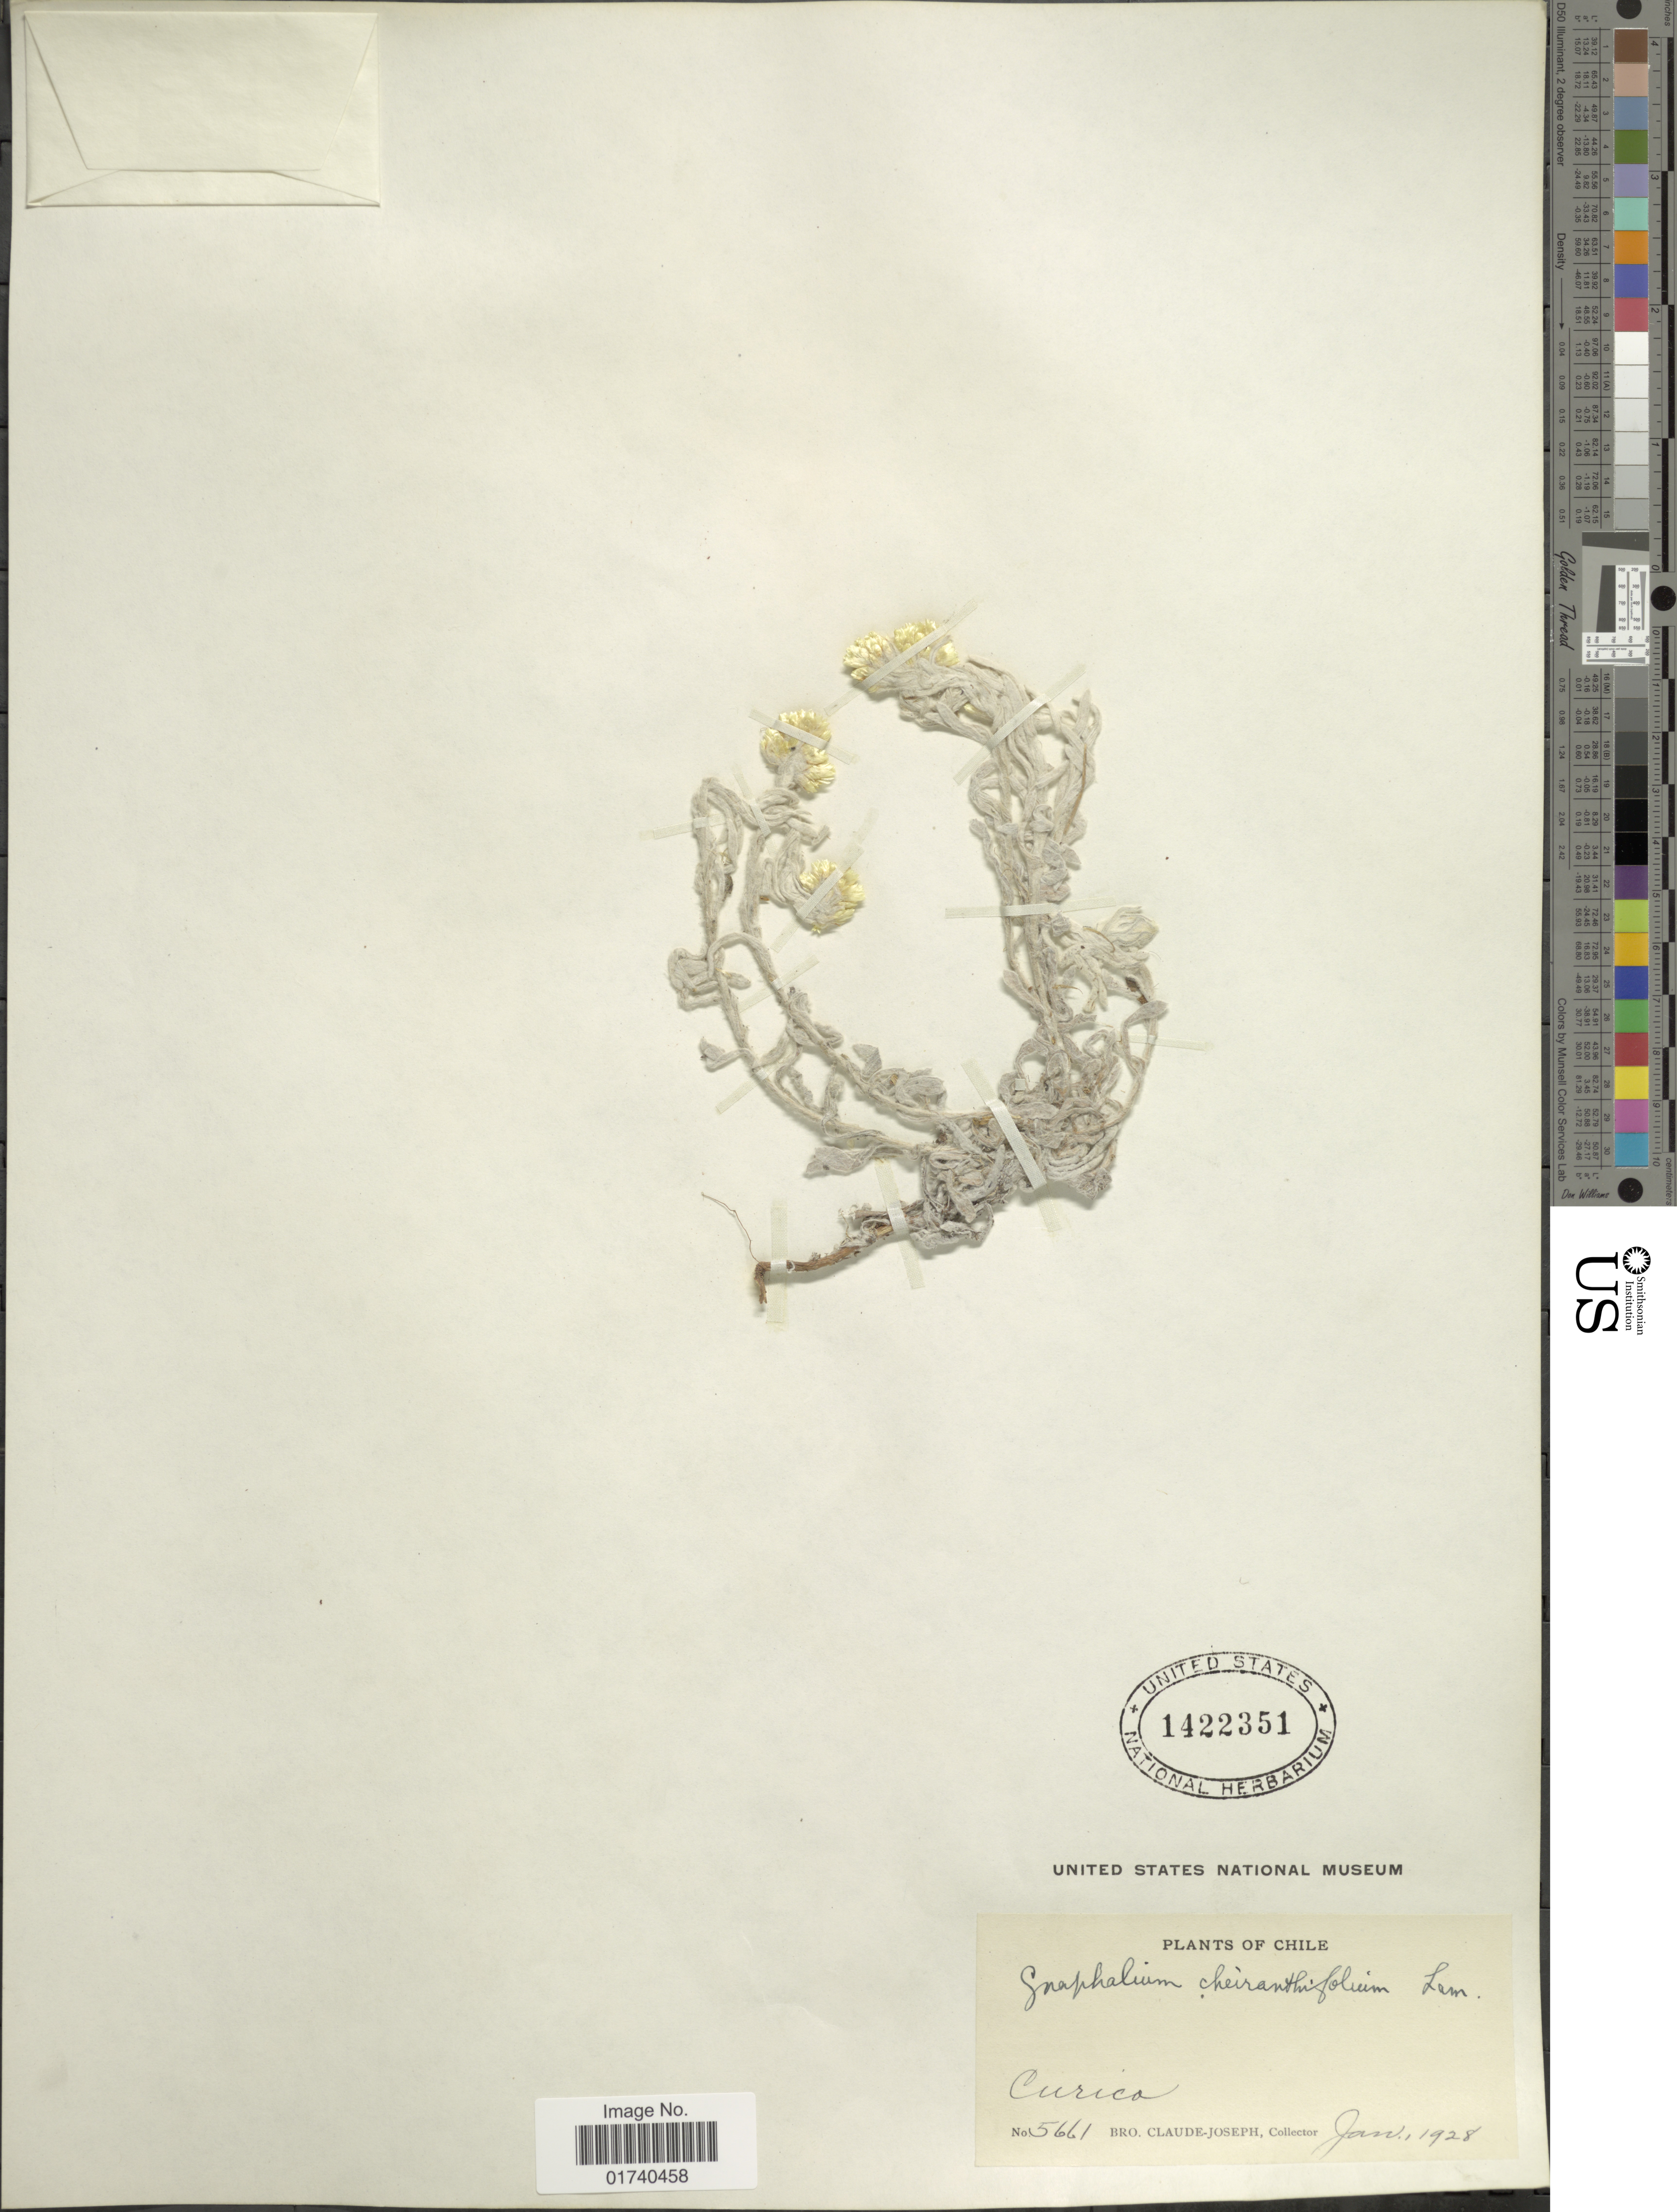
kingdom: Plantae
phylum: Tracheophyta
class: Magnoliopsida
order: Asterales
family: Asteraceae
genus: Pseudognaphalium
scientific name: Pseudognaphalium cheiranthifolium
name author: (Lam.) Hilliard & B.L. Burtt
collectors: Bro. Claude-Joseph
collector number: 5661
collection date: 1928-01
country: Chile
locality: Curico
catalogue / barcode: US 1422351